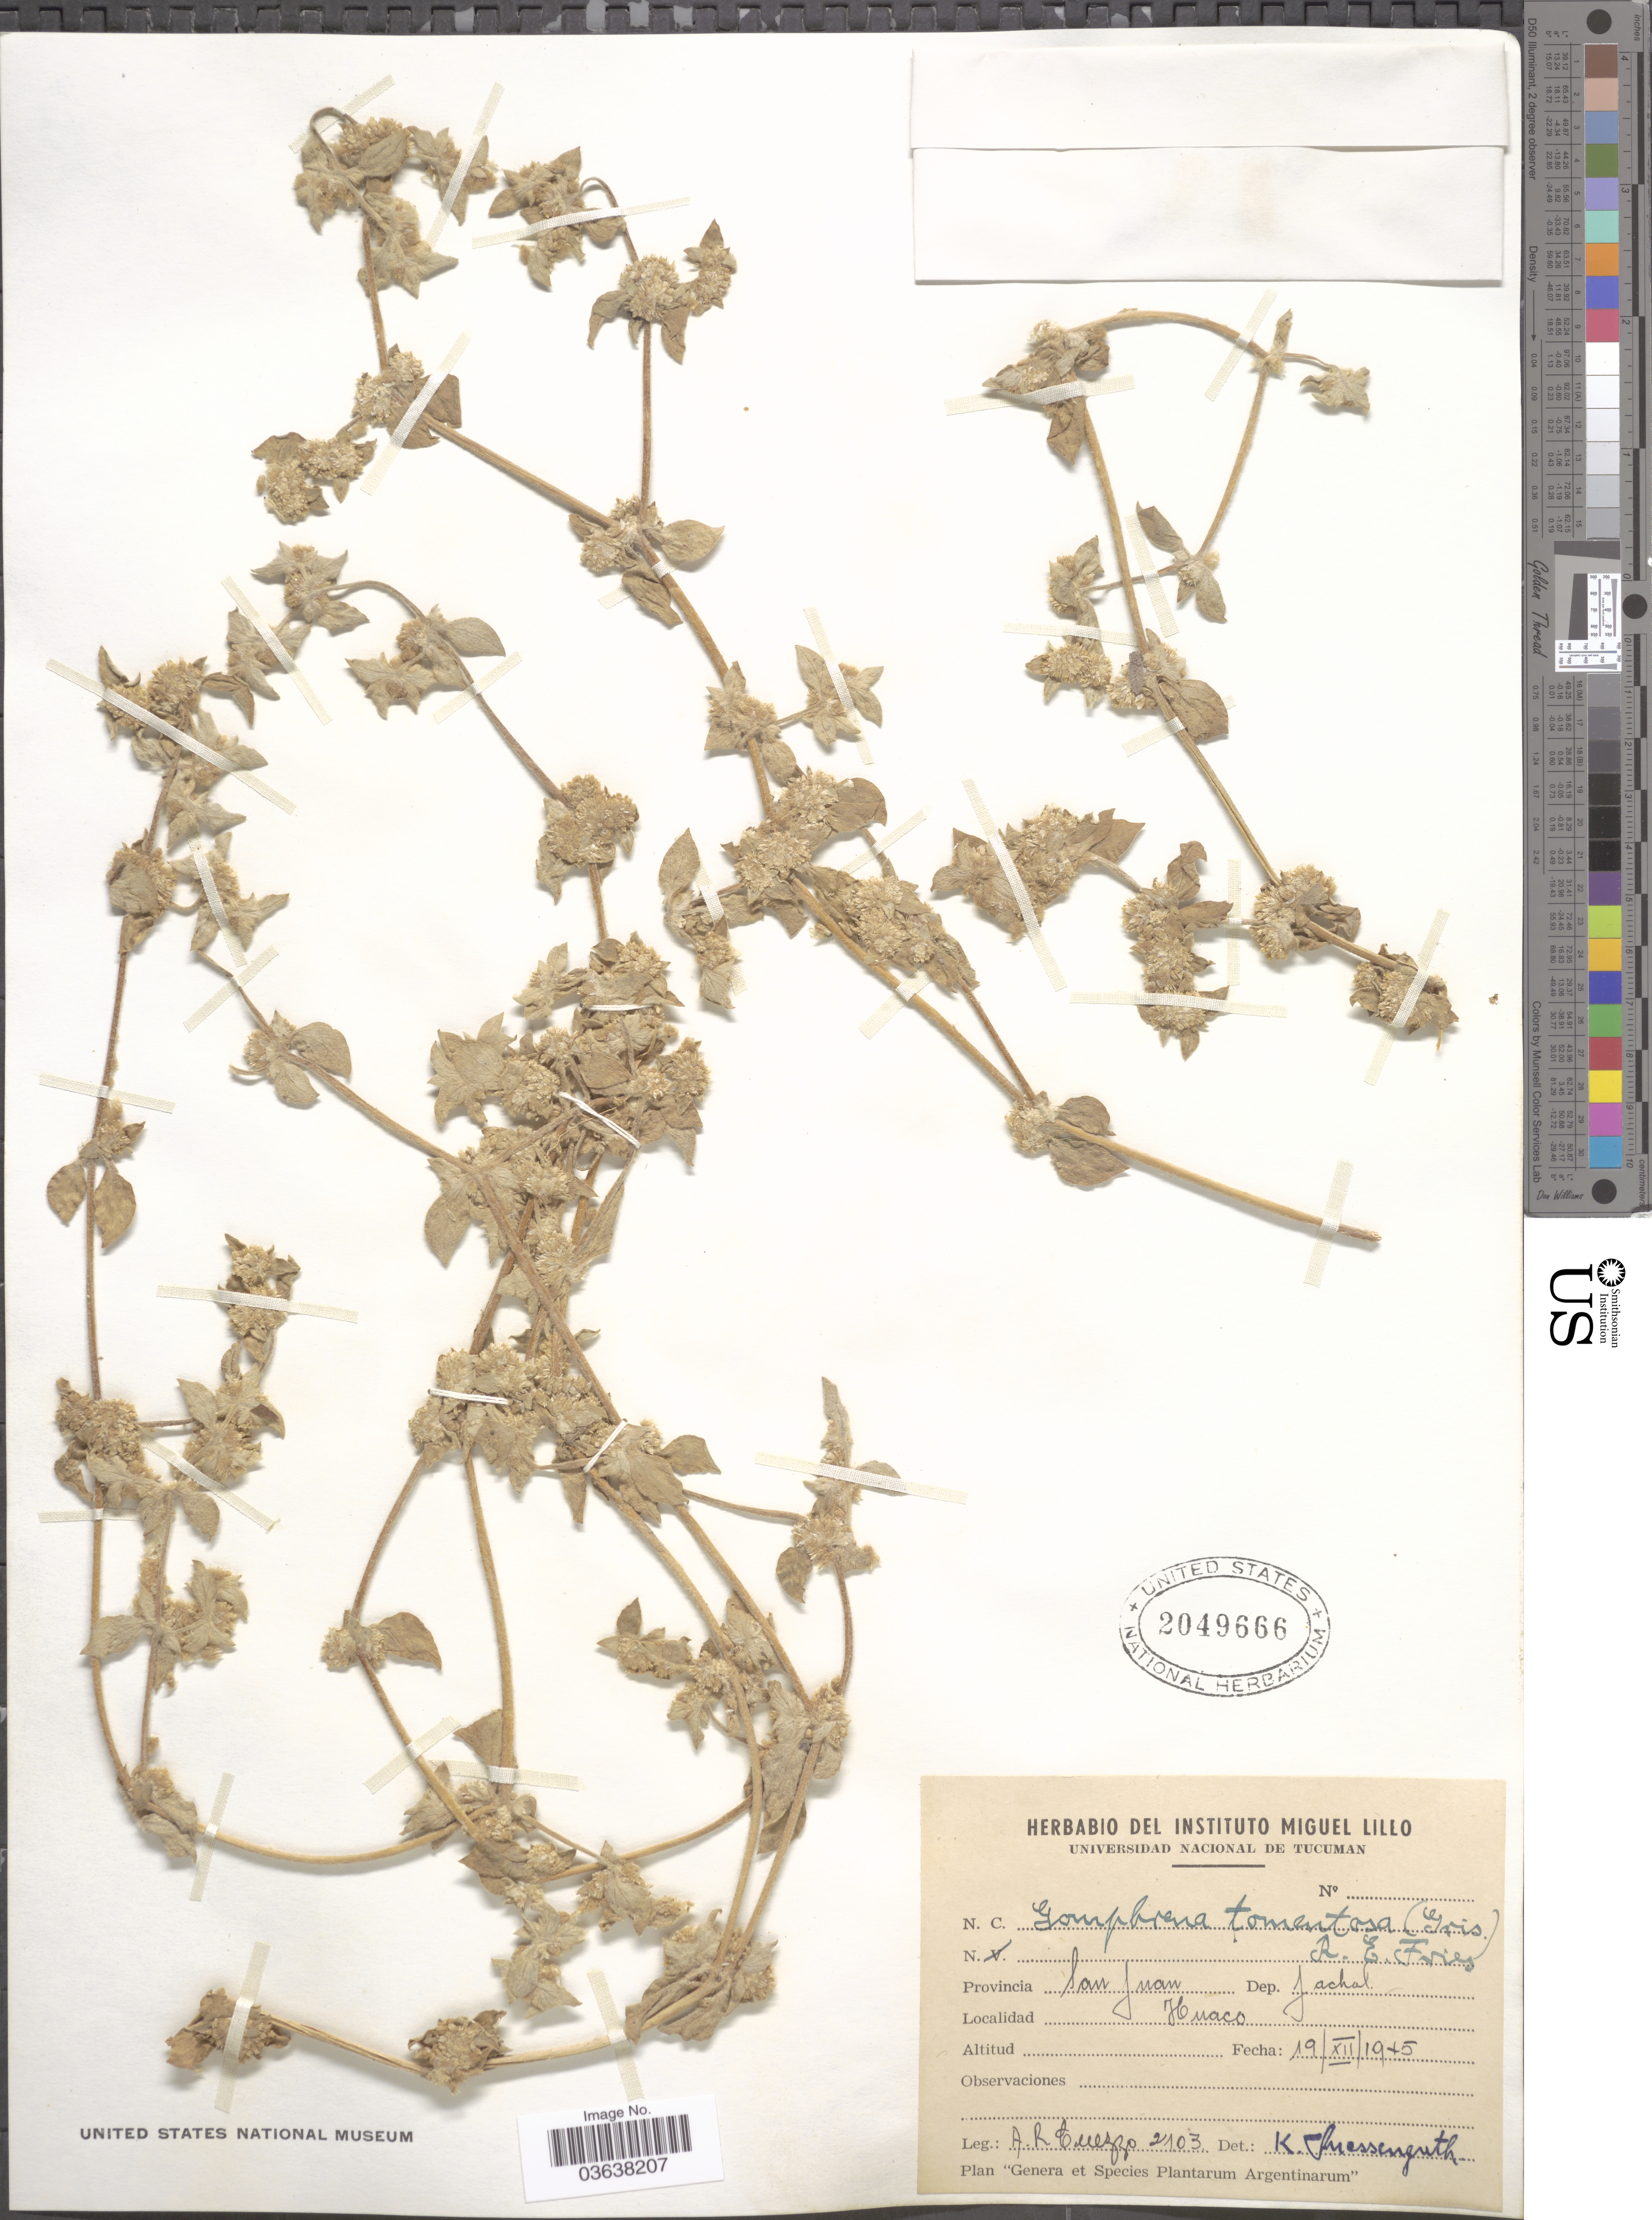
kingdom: Plantae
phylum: Tracheophyta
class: Magnoliopsida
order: Caryophyllales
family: Amaranthaceae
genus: Gomphrena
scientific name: Gomphrena tomentosa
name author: (Griseb.) R.E. Fr.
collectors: A. Cuezzo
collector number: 2103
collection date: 1945-12-19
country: Argentina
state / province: San Juan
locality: Dep. Jachal. Huaco.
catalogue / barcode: US 2049666